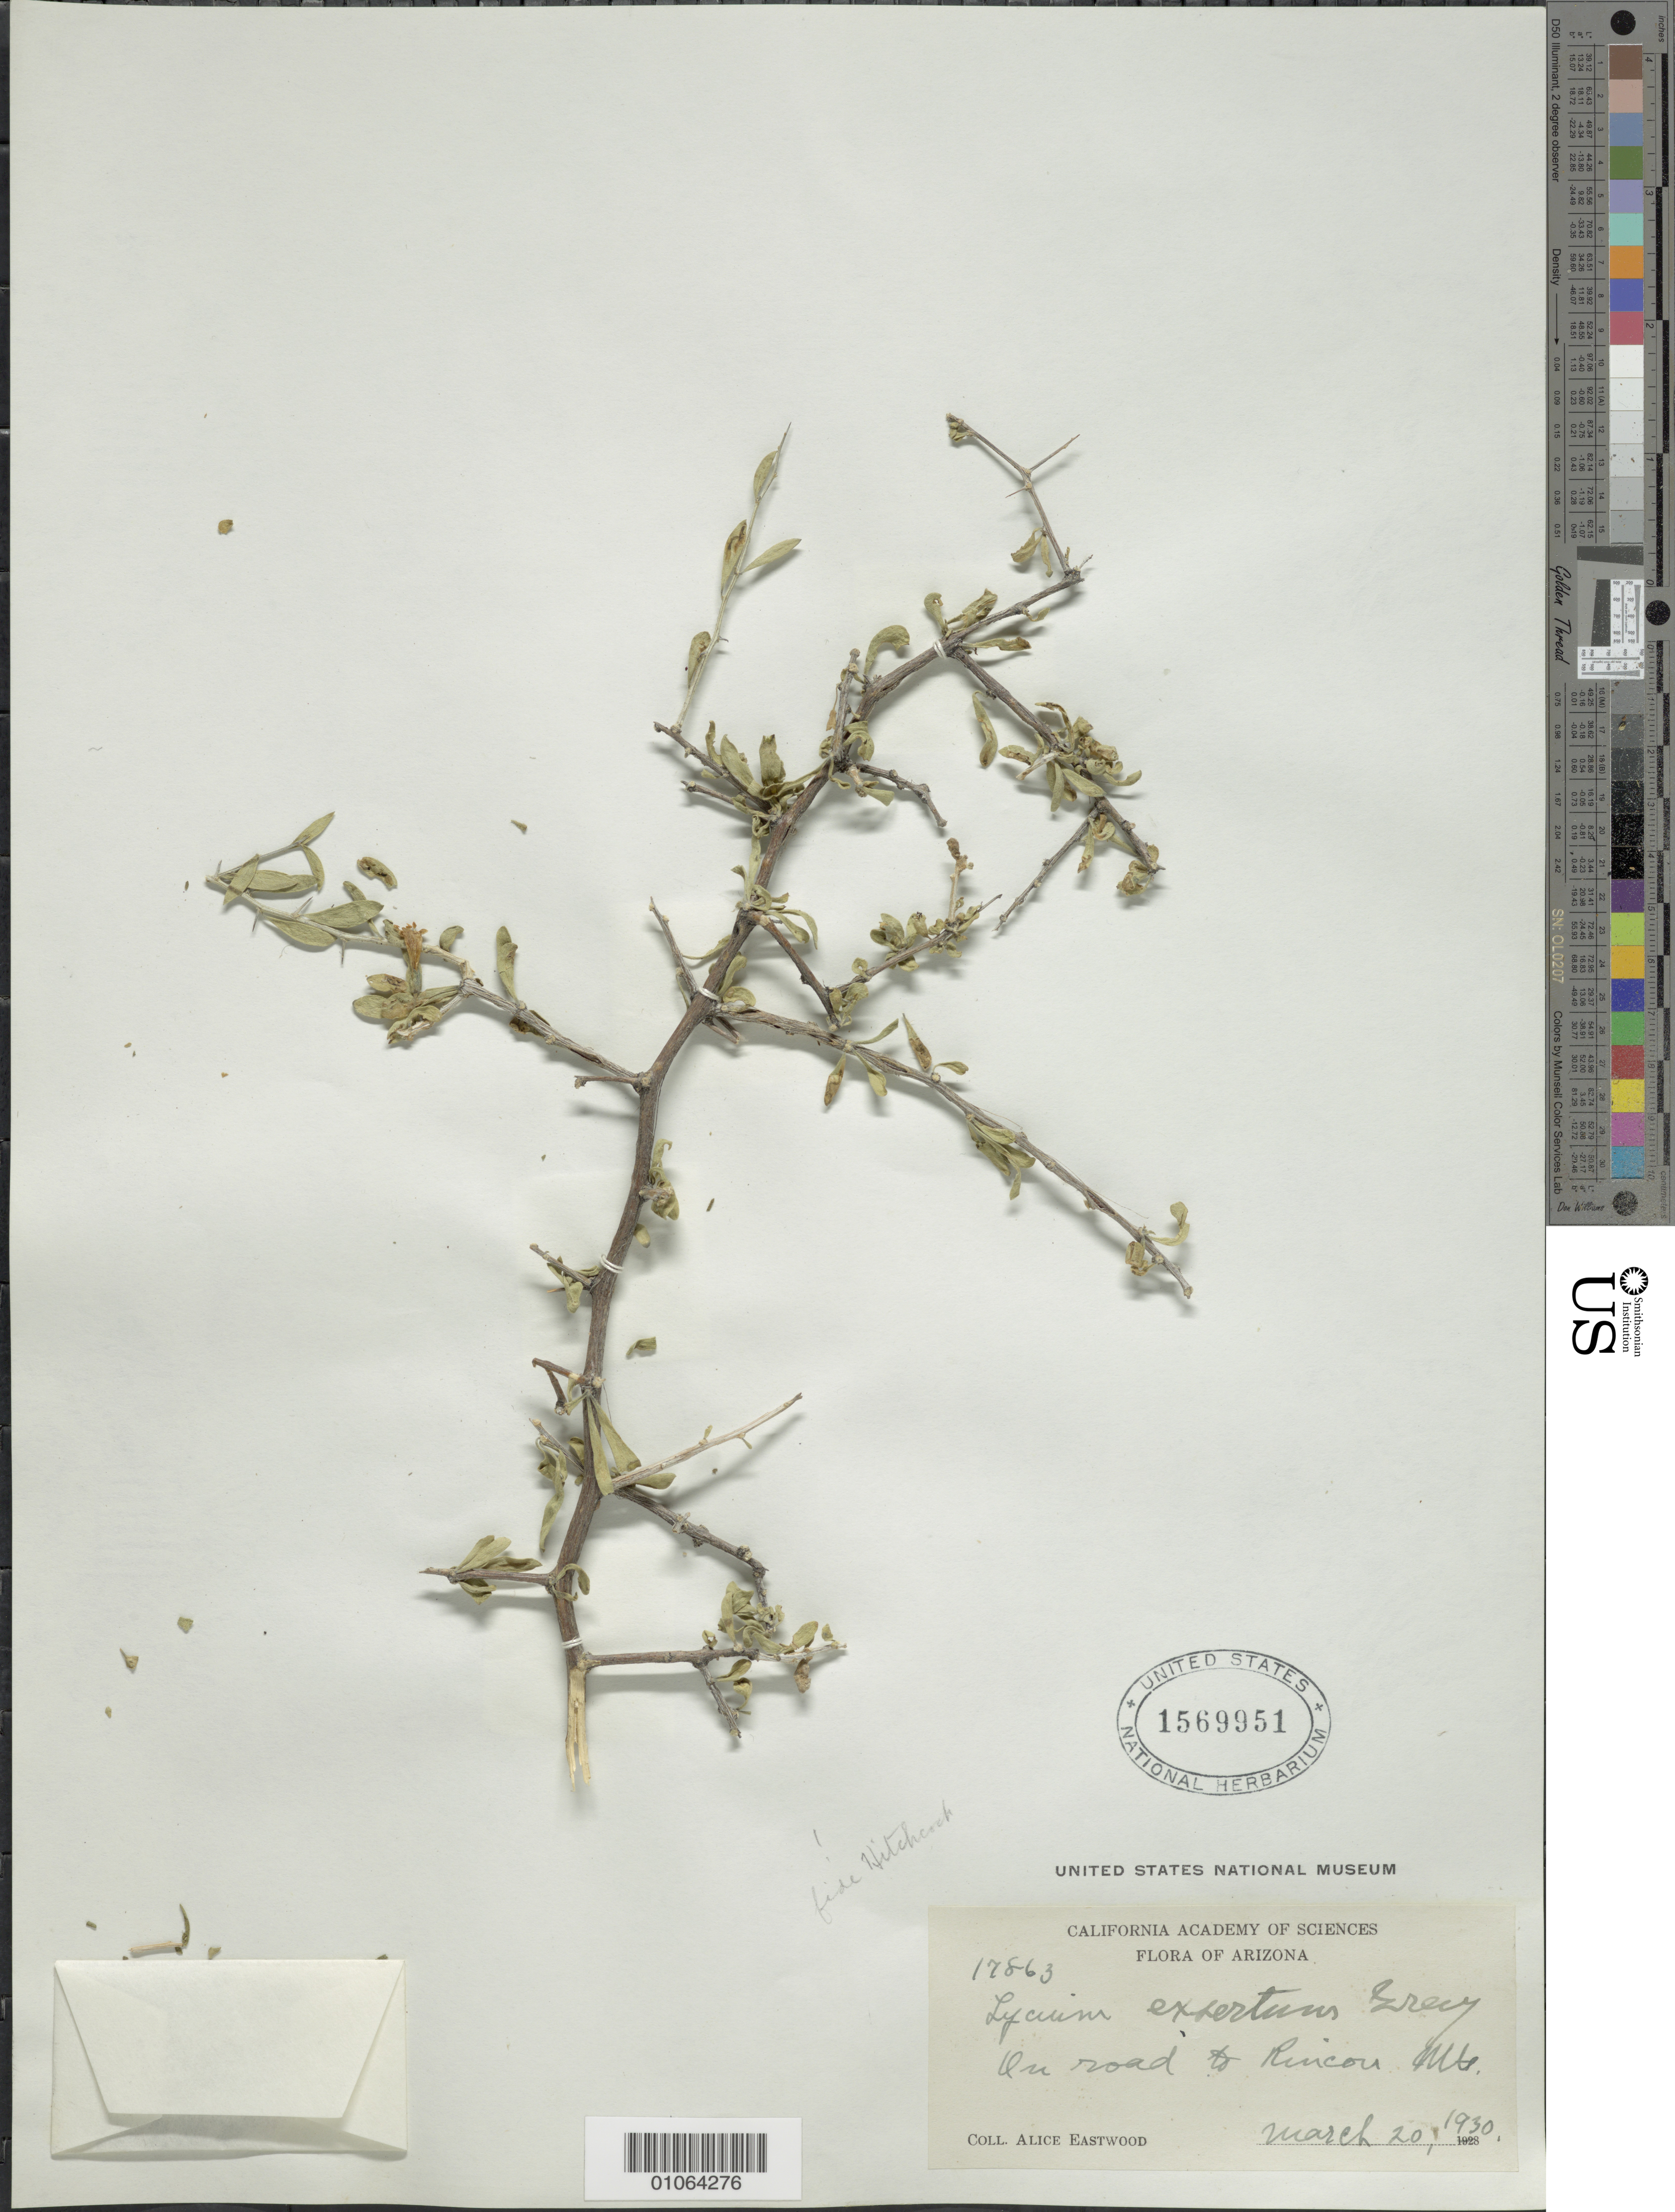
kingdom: Plantae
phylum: Tracheophyta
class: Magnoliopsida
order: Solanales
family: Solanaceae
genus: Lycium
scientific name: Lycium exsertum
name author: A. Gray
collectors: A. Eastwood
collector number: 17863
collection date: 1930-03-20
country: United States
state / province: Arizona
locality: On road to Rincon Mts.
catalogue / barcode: US 1569951